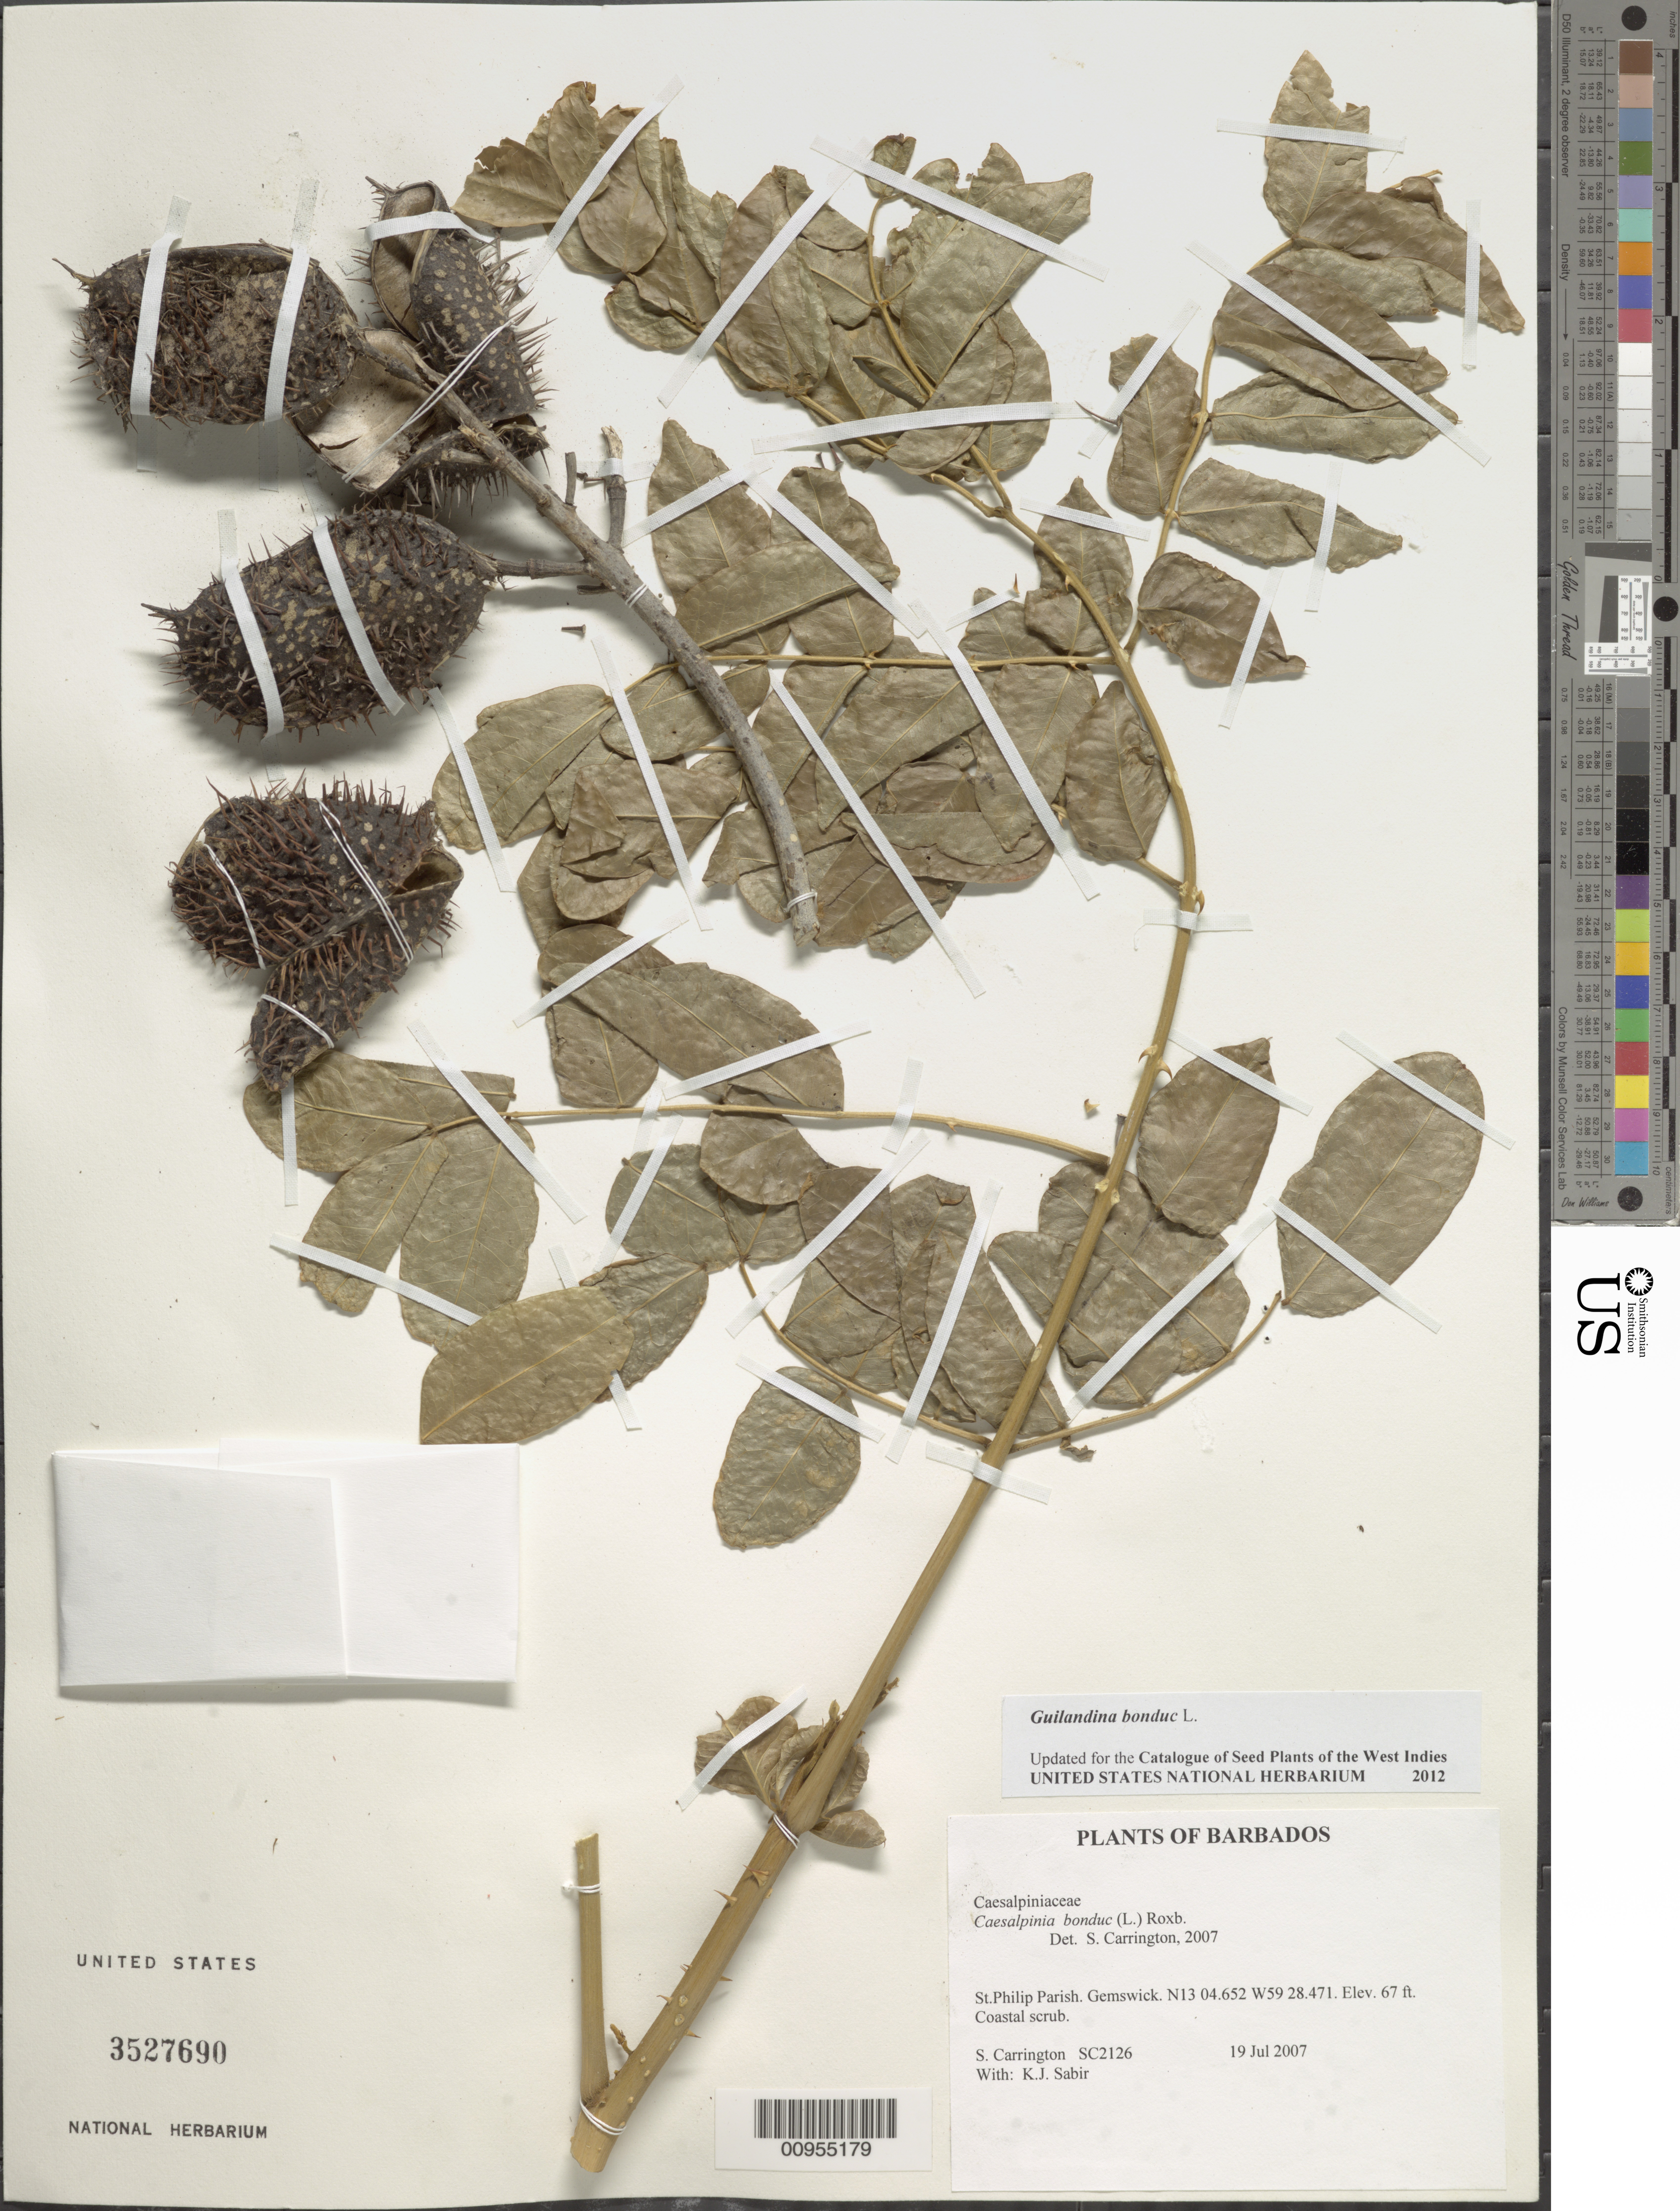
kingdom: Plantae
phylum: Tracheophyta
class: Magnoliopsida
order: Fabales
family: Fabaceae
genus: Guilandina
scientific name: Guilandina bonduc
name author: L.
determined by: Carrington, C. M. S.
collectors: C. M. S. Carrington & K. Sabir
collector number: SC 2126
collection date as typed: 19 Jul 2007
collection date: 2007-07-19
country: Barbados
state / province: Saint Philip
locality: Gemswick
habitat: coastal scrub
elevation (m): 20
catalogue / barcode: US 3527690